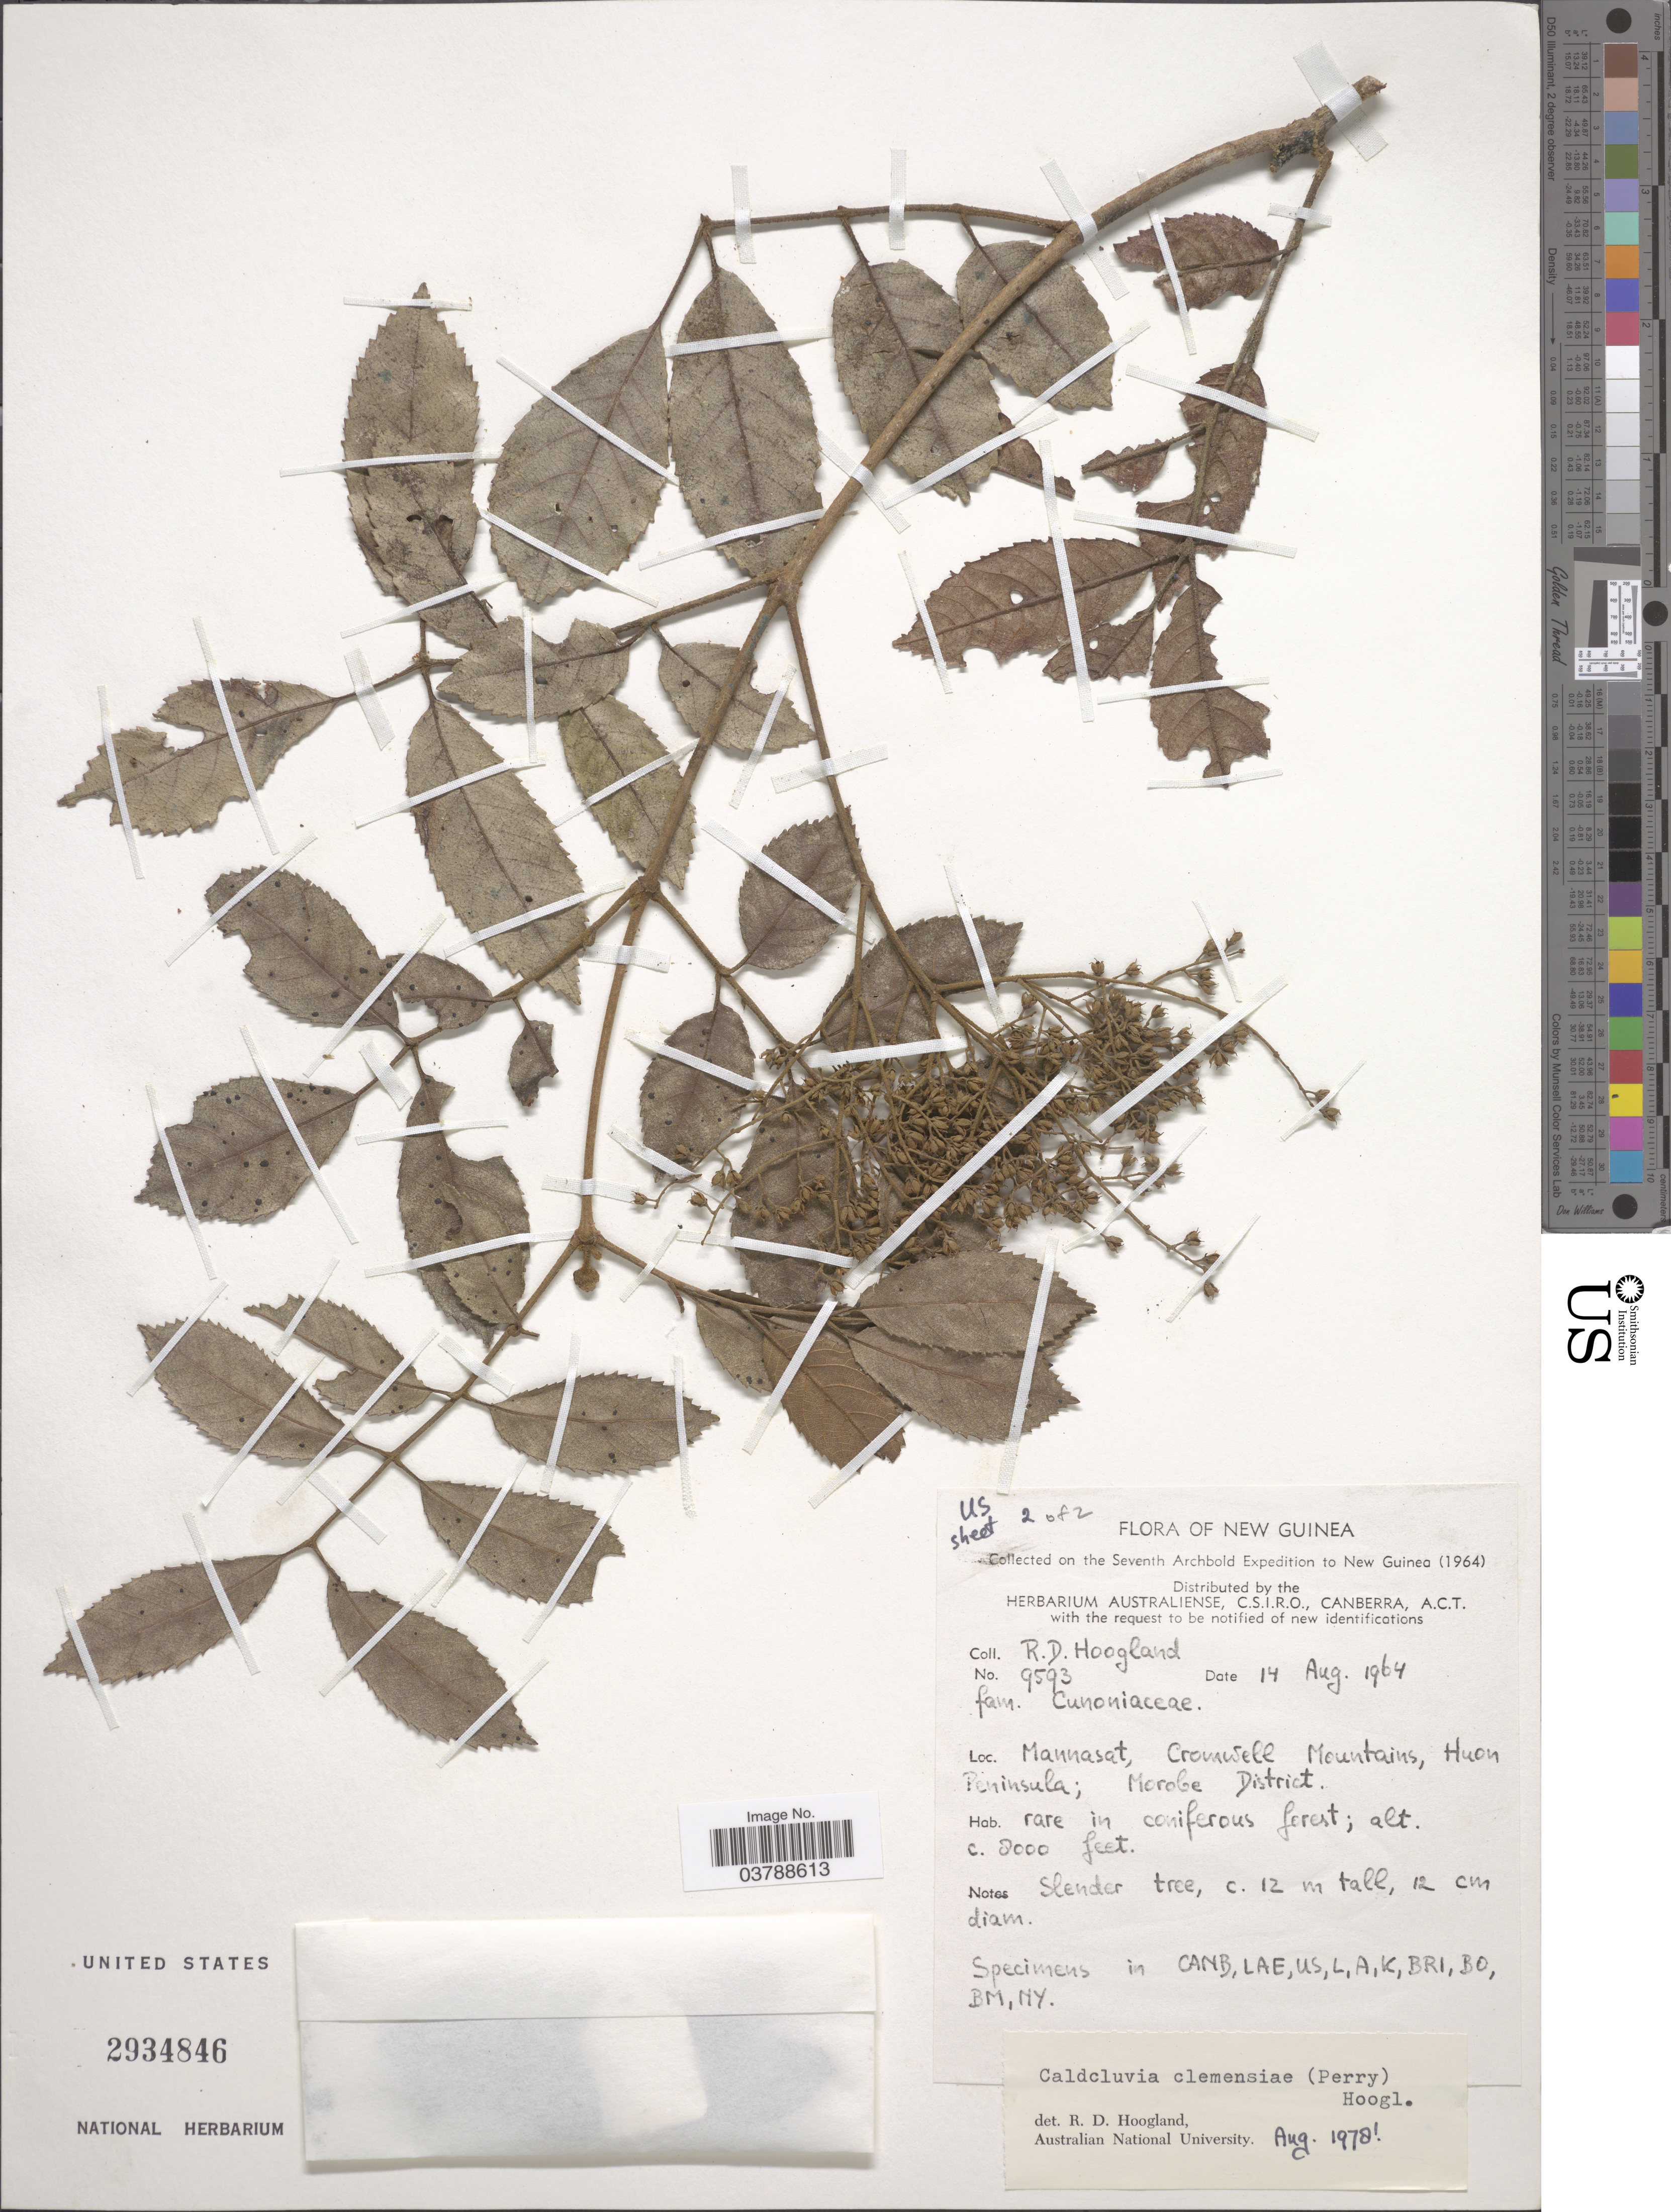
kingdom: Plantae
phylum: Tracheophyta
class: Magnoliopsida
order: Oxalidales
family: Cunoniaceae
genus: Caldcluvia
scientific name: Caldcluvia clemensiae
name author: Hoogland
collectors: R. D. Hoogland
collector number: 9593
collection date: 1964-08-14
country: Papua New Guinea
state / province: Morobe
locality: New Guinea. Mannasat, Cromwell Mountains, Huon Peninsula; Morobe District.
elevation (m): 2438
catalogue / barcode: US 2934846